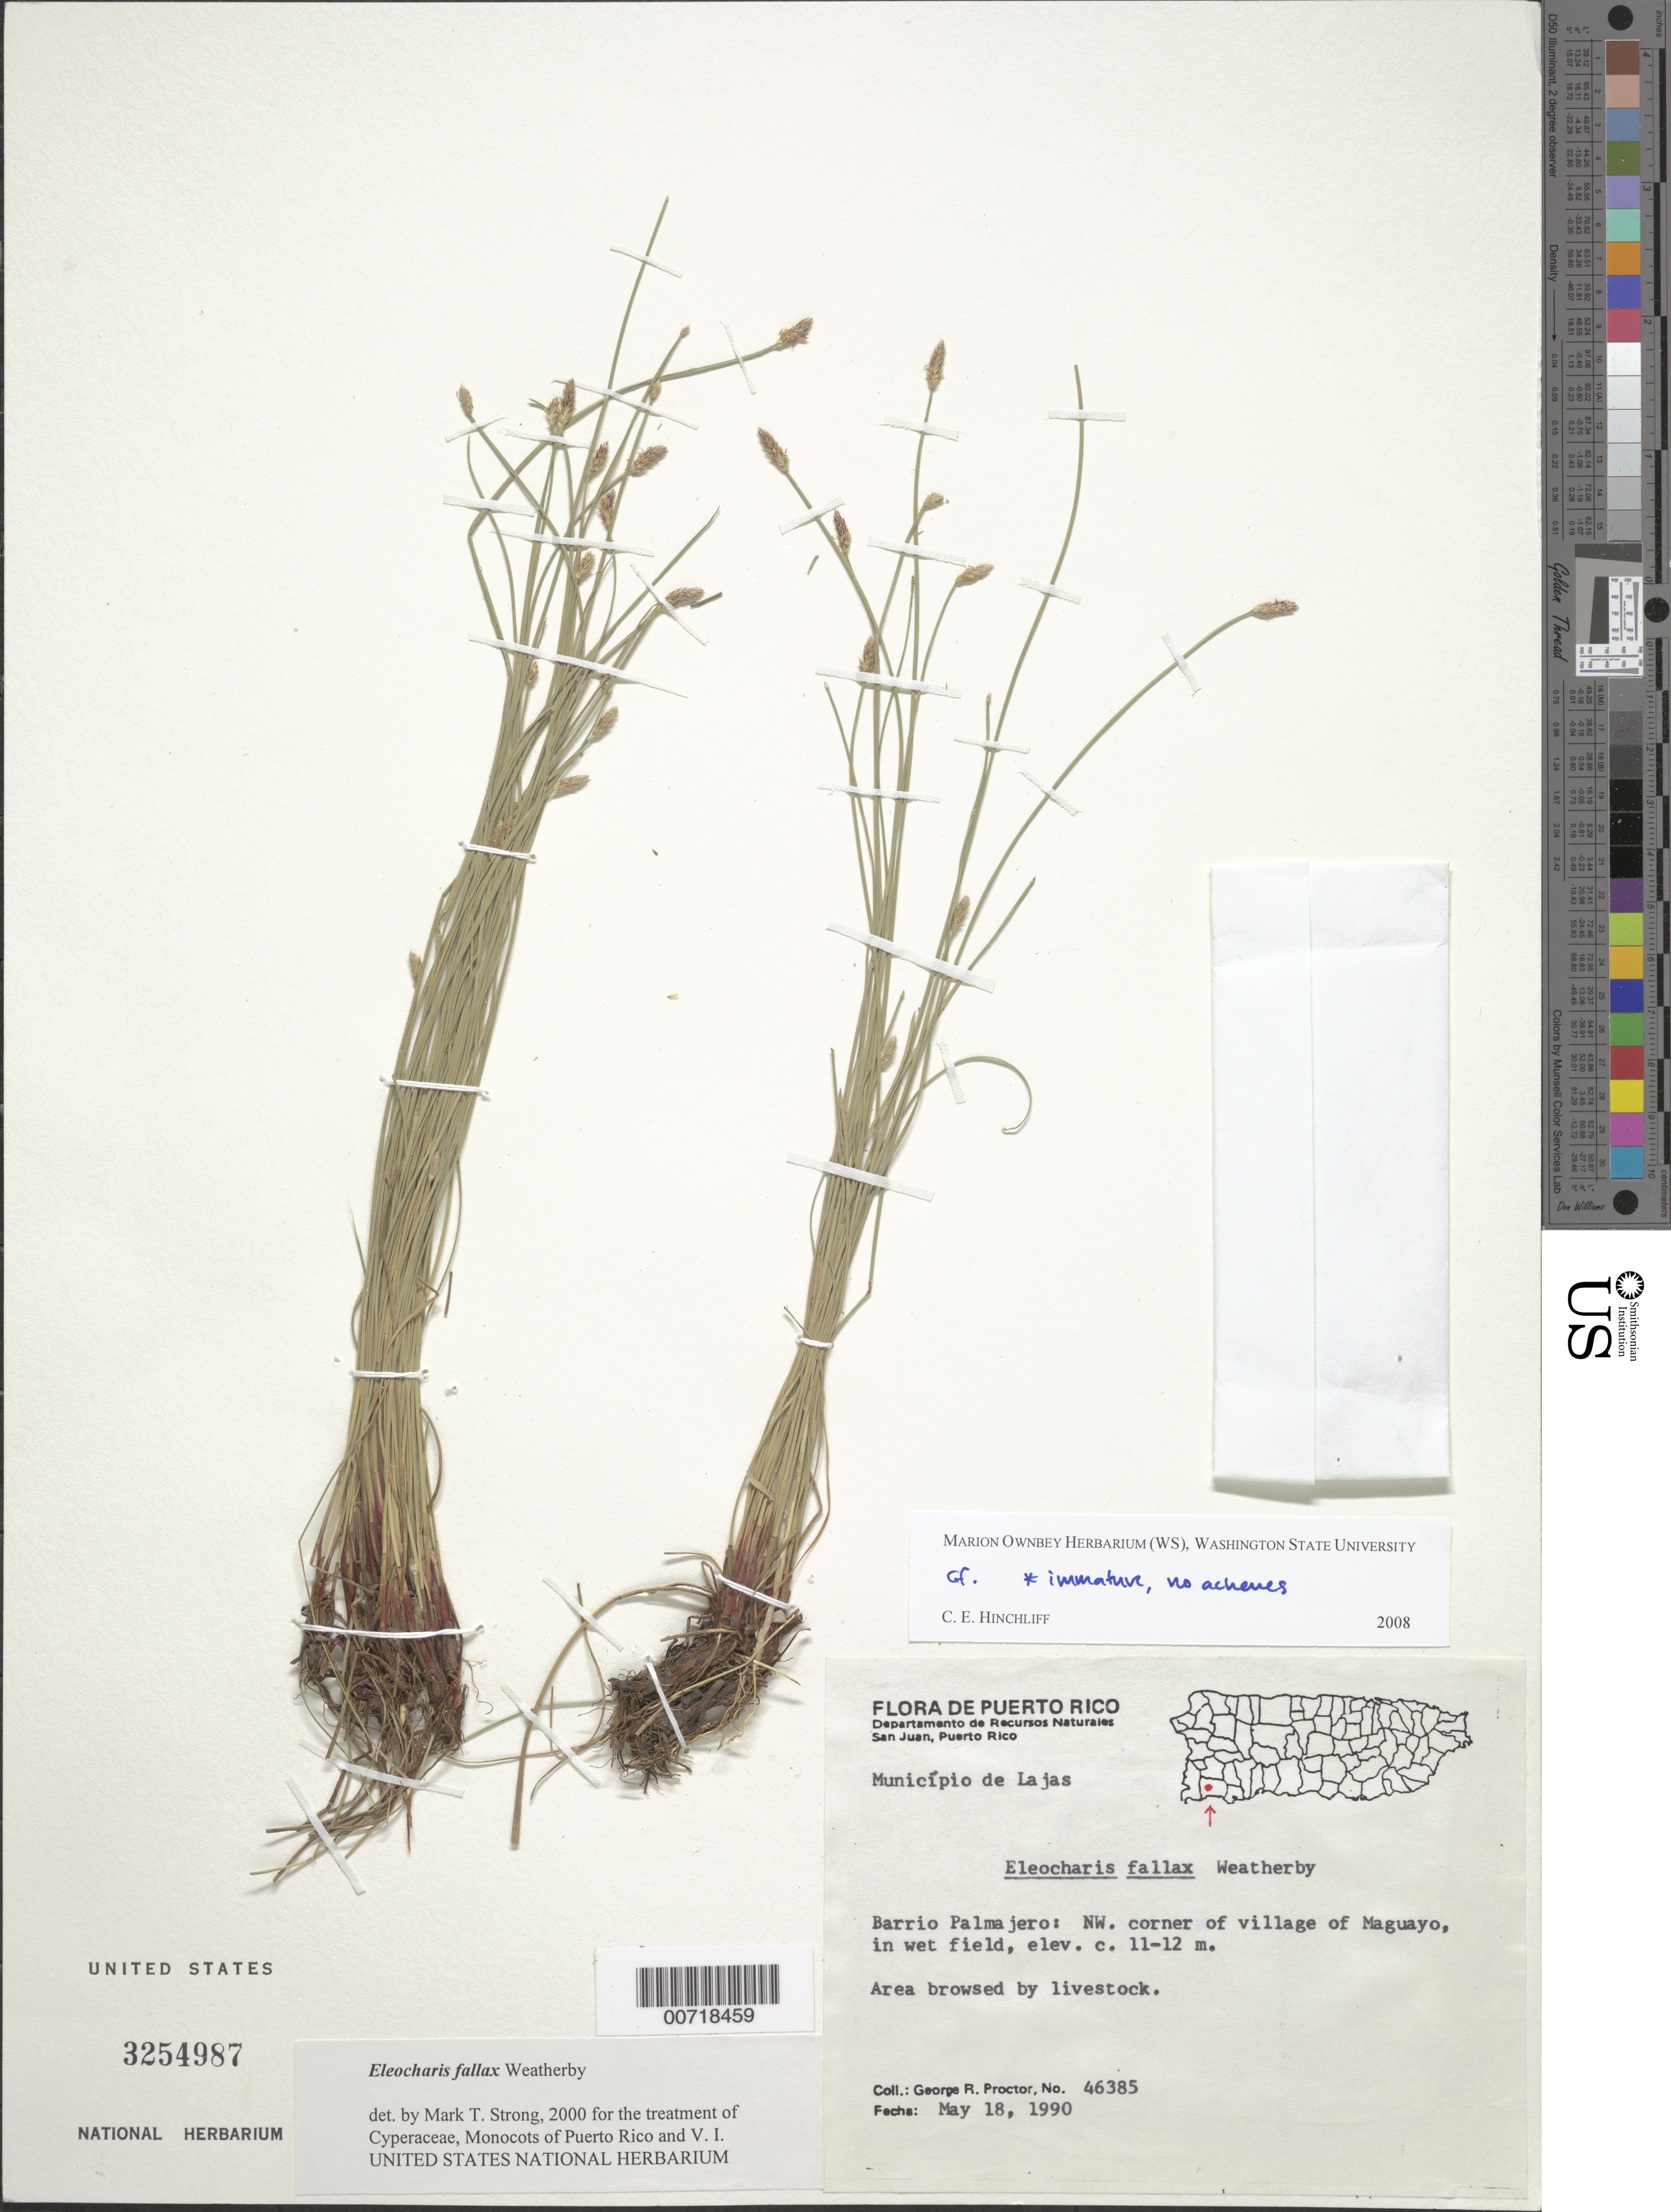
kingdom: Plantae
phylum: Tracheophyta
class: Liliopsida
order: Poales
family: Cyperaceae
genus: Eleocharis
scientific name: Eleocharis fallax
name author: Weath.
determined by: Strong, M. T., (US), Smithsonian Institution - National Museum of Natural History (UNITED STATES)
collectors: G. R. Proctor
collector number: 46385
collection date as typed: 18 May 1990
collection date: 1990-05-18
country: Puerto Rico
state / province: Lajas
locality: Lajas: Barrio Palmjero, NW corner of village of Maguayo.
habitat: In wet field. Area browsed by livestock.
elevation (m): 11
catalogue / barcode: US 3254987